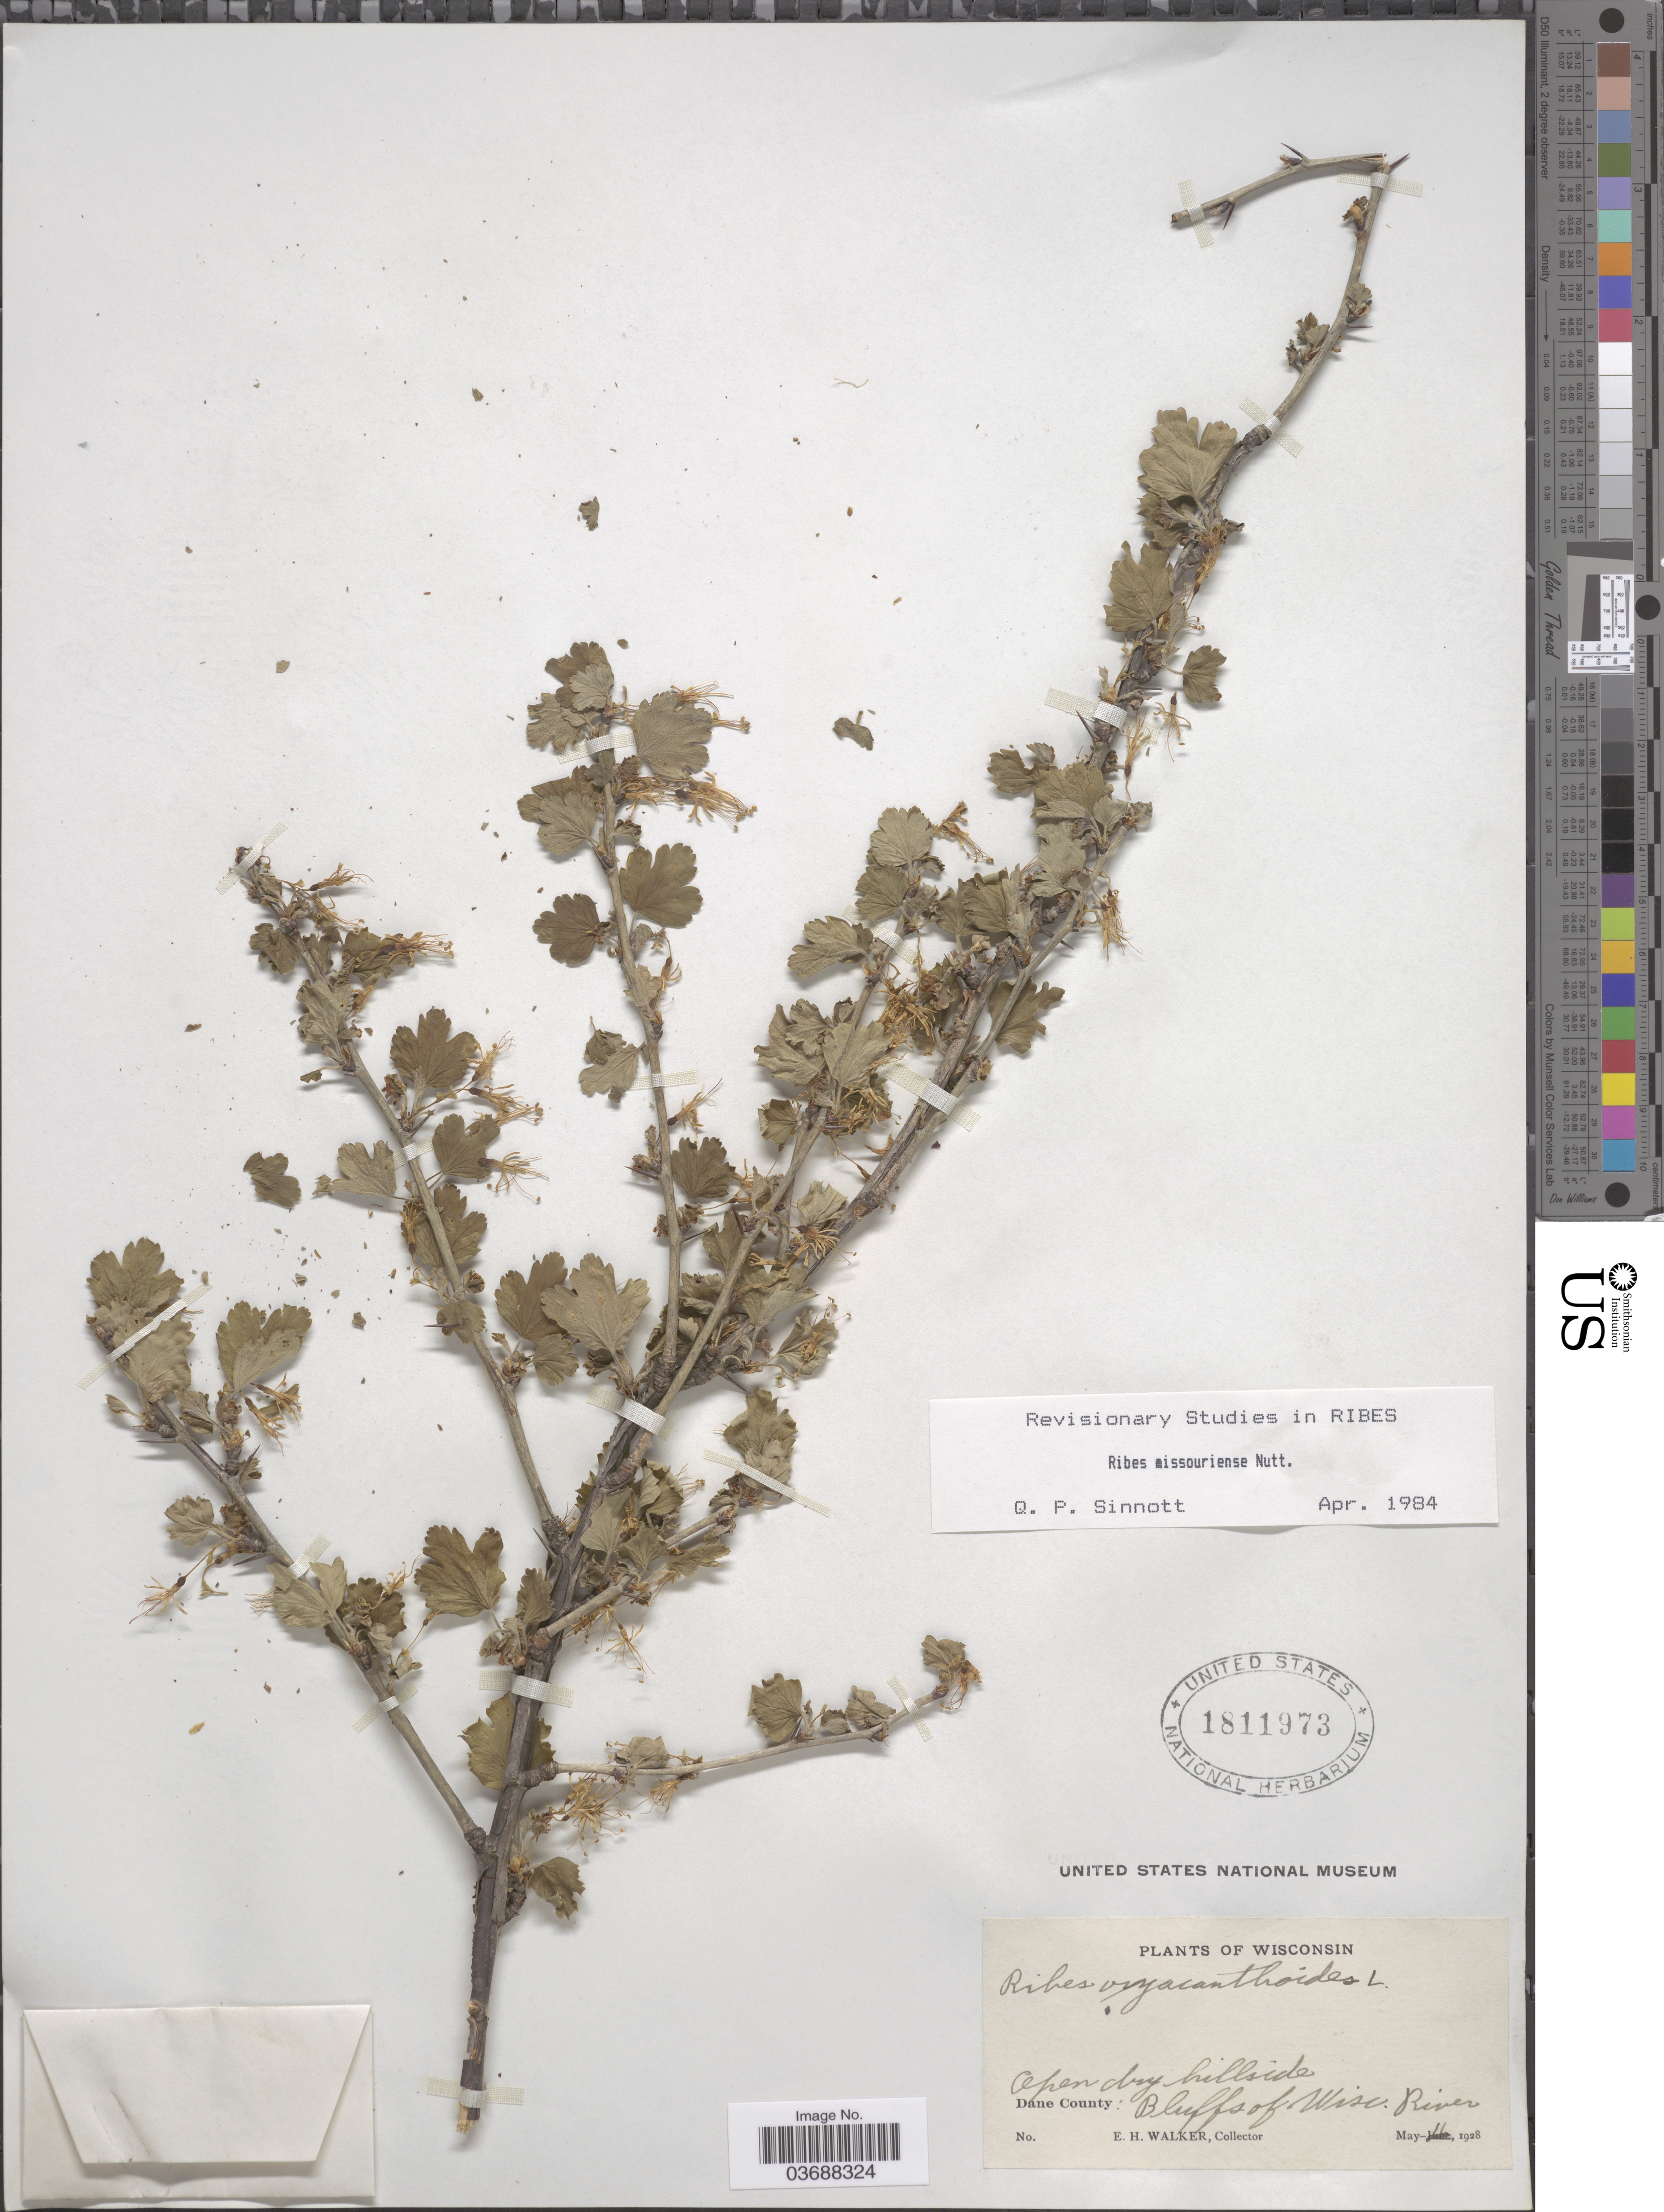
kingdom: Plantae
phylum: Tracheophyta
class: Magnoliopsida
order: Saxifragales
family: Grossulariaceae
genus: Ribes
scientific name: Ribes missouriense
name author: Nutt.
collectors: E. H. Walker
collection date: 1928-05-11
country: United States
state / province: Wisconsin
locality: Dane County: Bluffs of Wisc. River.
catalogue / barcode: US 1811973